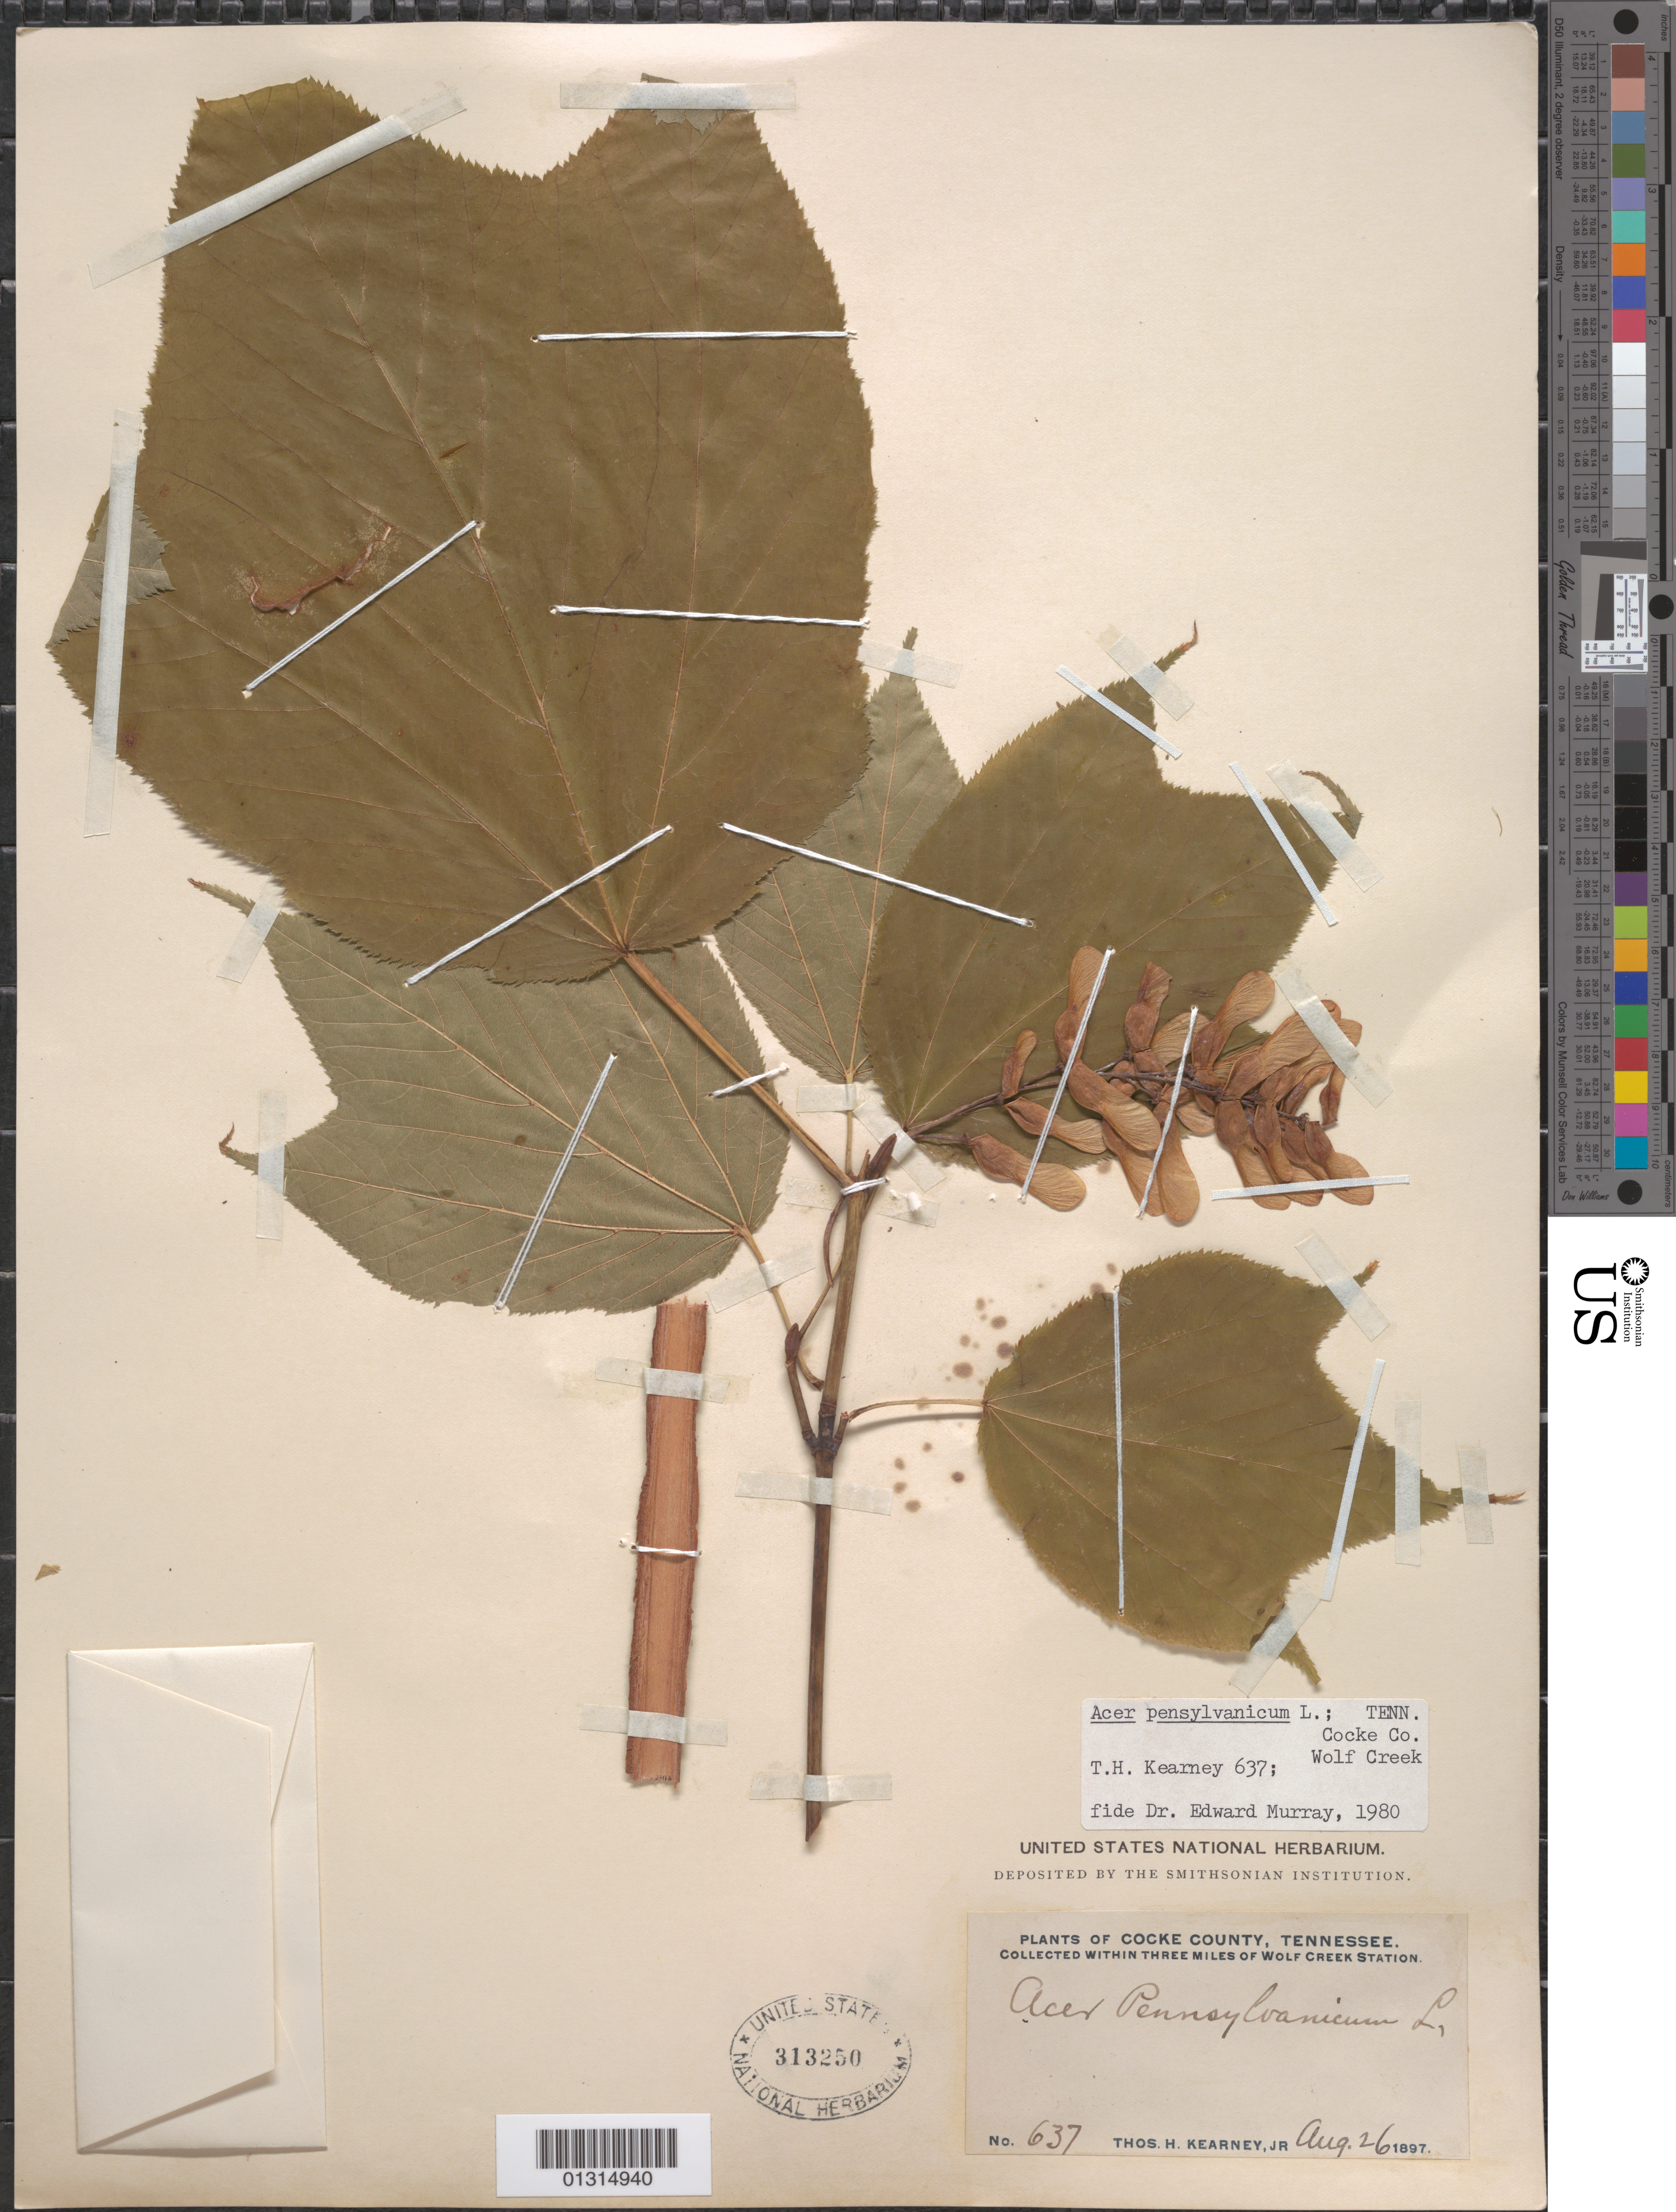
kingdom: Plantae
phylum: Tracheophyta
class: Magnoliopsida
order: Sapindales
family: Sapindaceae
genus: Acer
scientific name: Acer pensylvanicum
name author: L.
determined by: Murray, Edward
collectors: T. H. Kearney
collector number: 637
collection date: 1897-08-26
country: United States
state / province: Tennessee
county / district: Cocke County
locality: Cocke County, within 3 miles of Wolf Creek Station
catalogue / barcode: US 313250